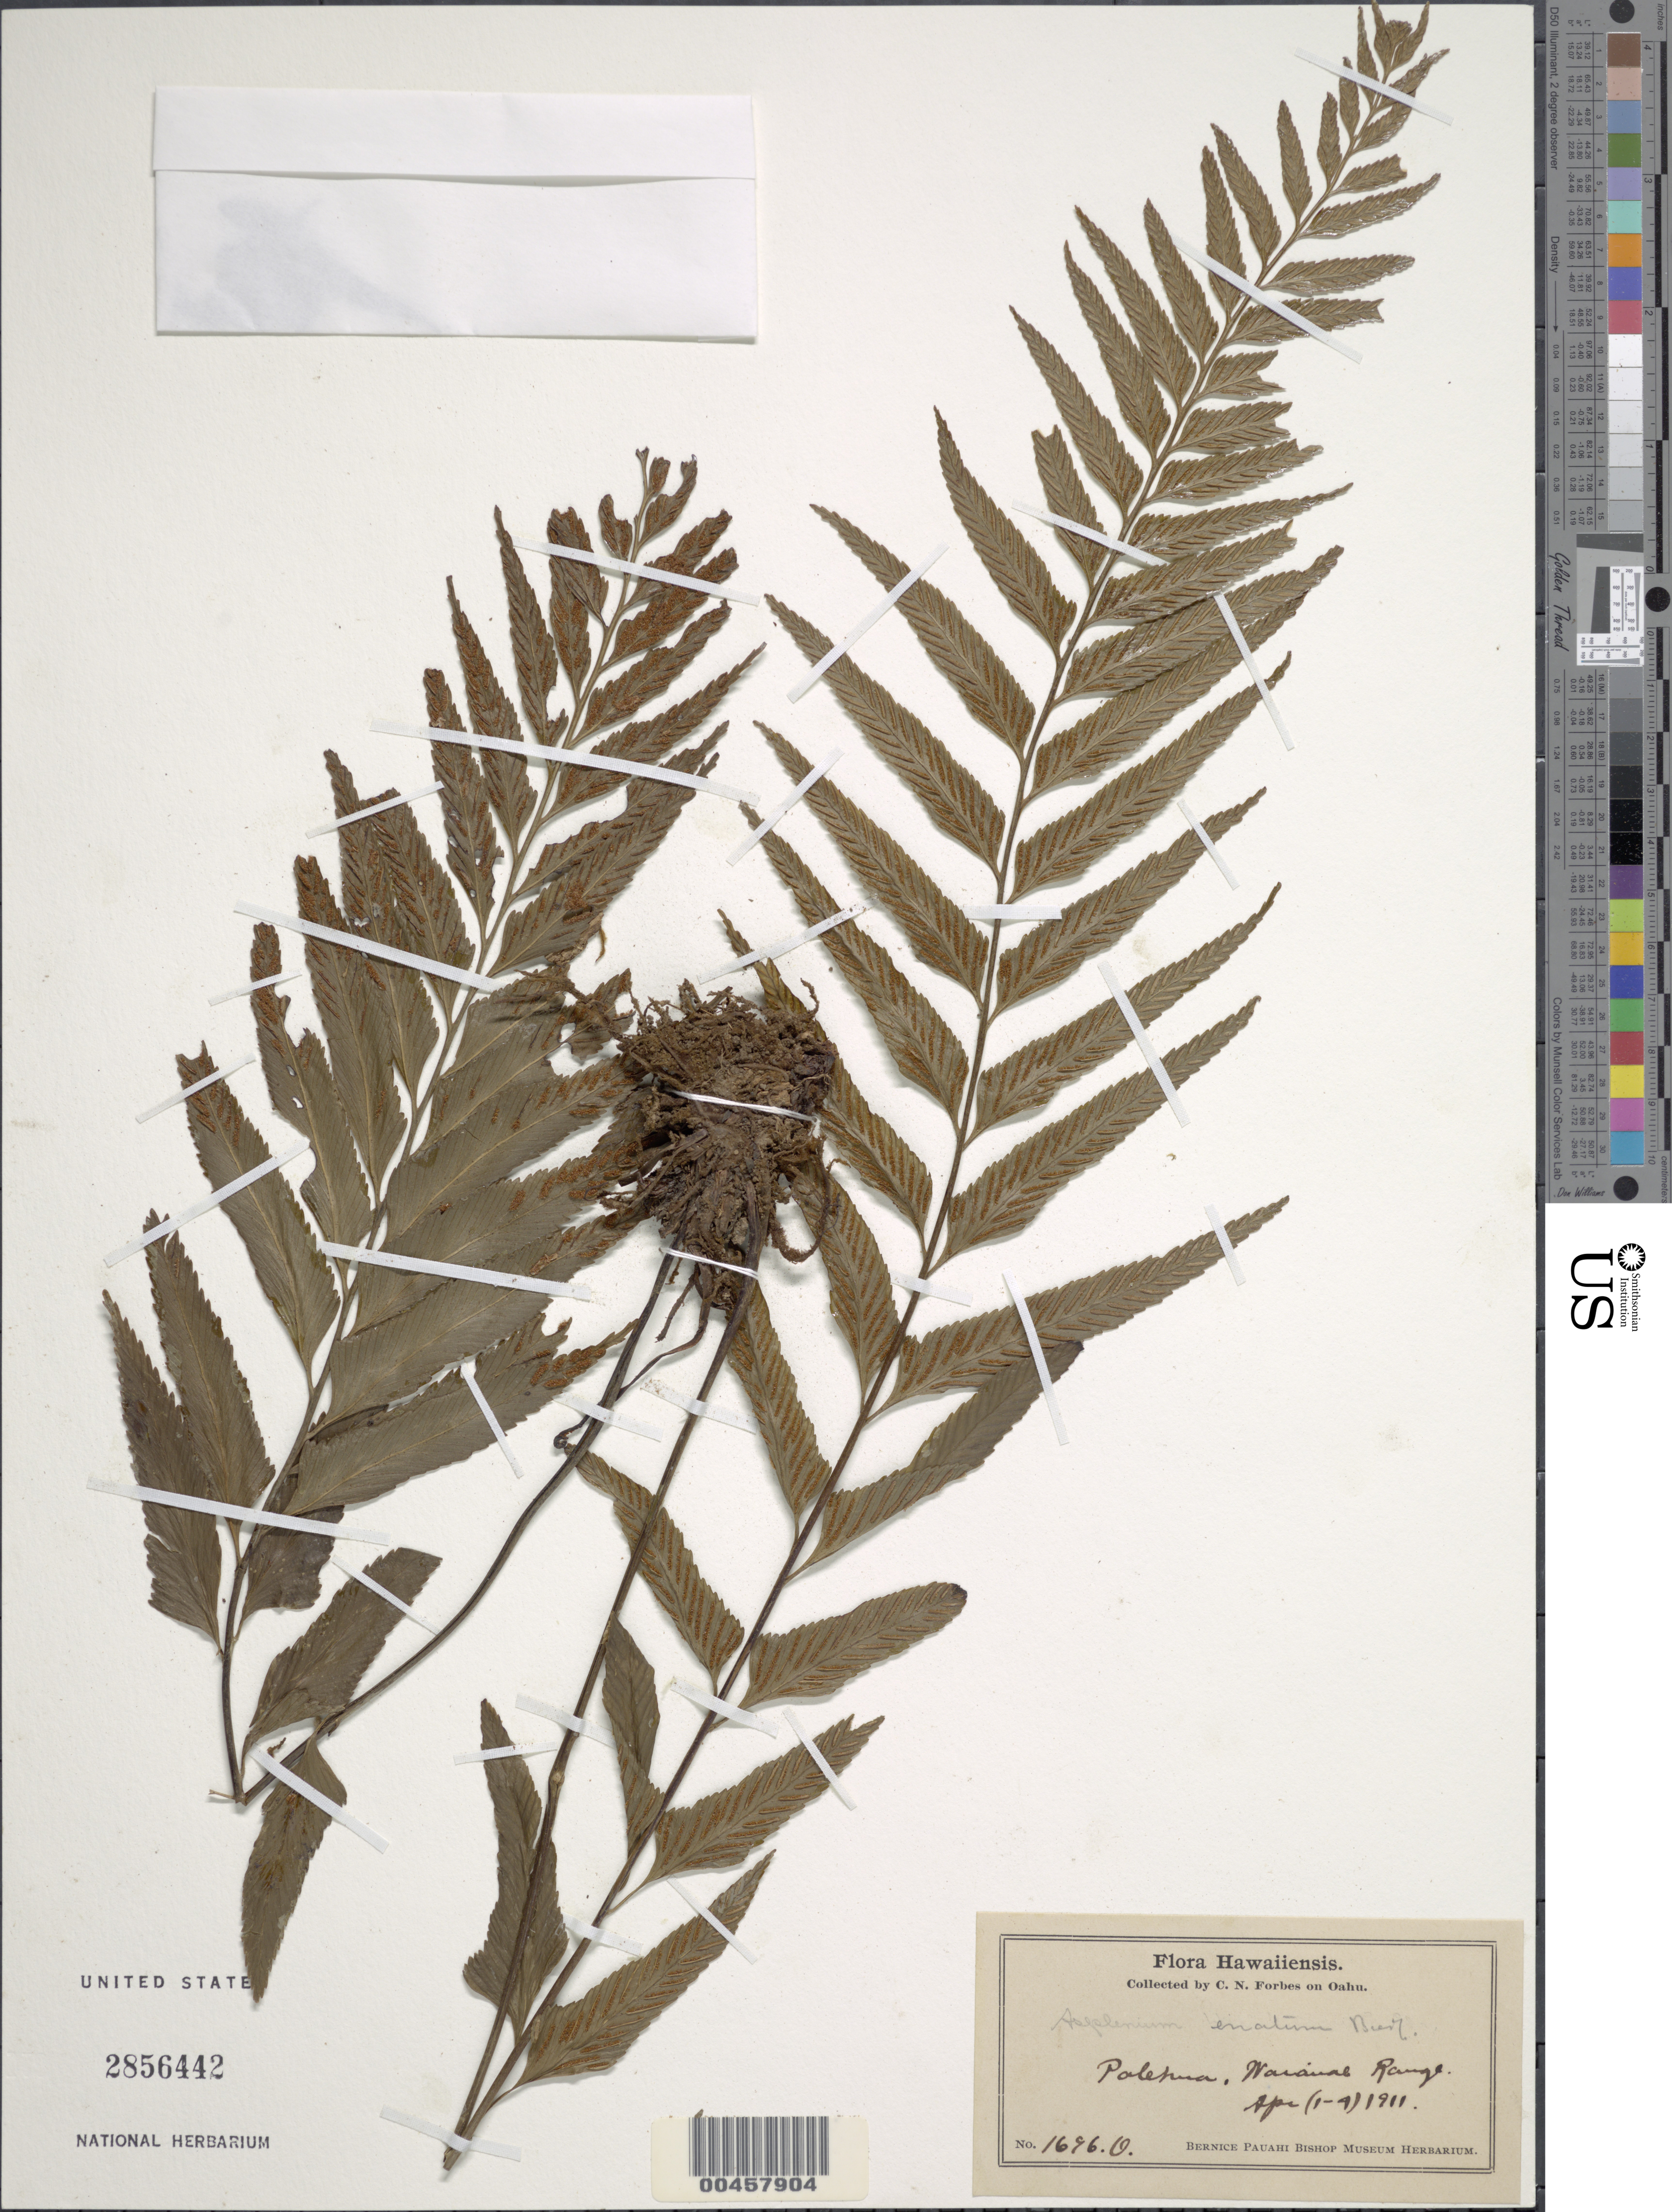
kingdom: Plantae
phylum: Tracheophyta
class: Polypodiopsida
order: Polypodiales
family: Aspleniaceae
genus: Asplenium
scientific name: Asplenium kaulfussii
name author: Schltdl.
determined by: Wagner, W. L., (BOT), Smithsonian Institution - National Museum of Natural History (UNITED STATES)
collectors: C. N. Forbes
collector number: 1696.O.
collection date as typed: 1 Apr 1911 to 9 Apr 1911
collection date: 1911-04-01/1911-04-09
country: United States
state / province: Hawaii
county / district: Honolulu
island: Oahu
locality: Palehua, Waianae Range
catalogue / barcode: US 2856442